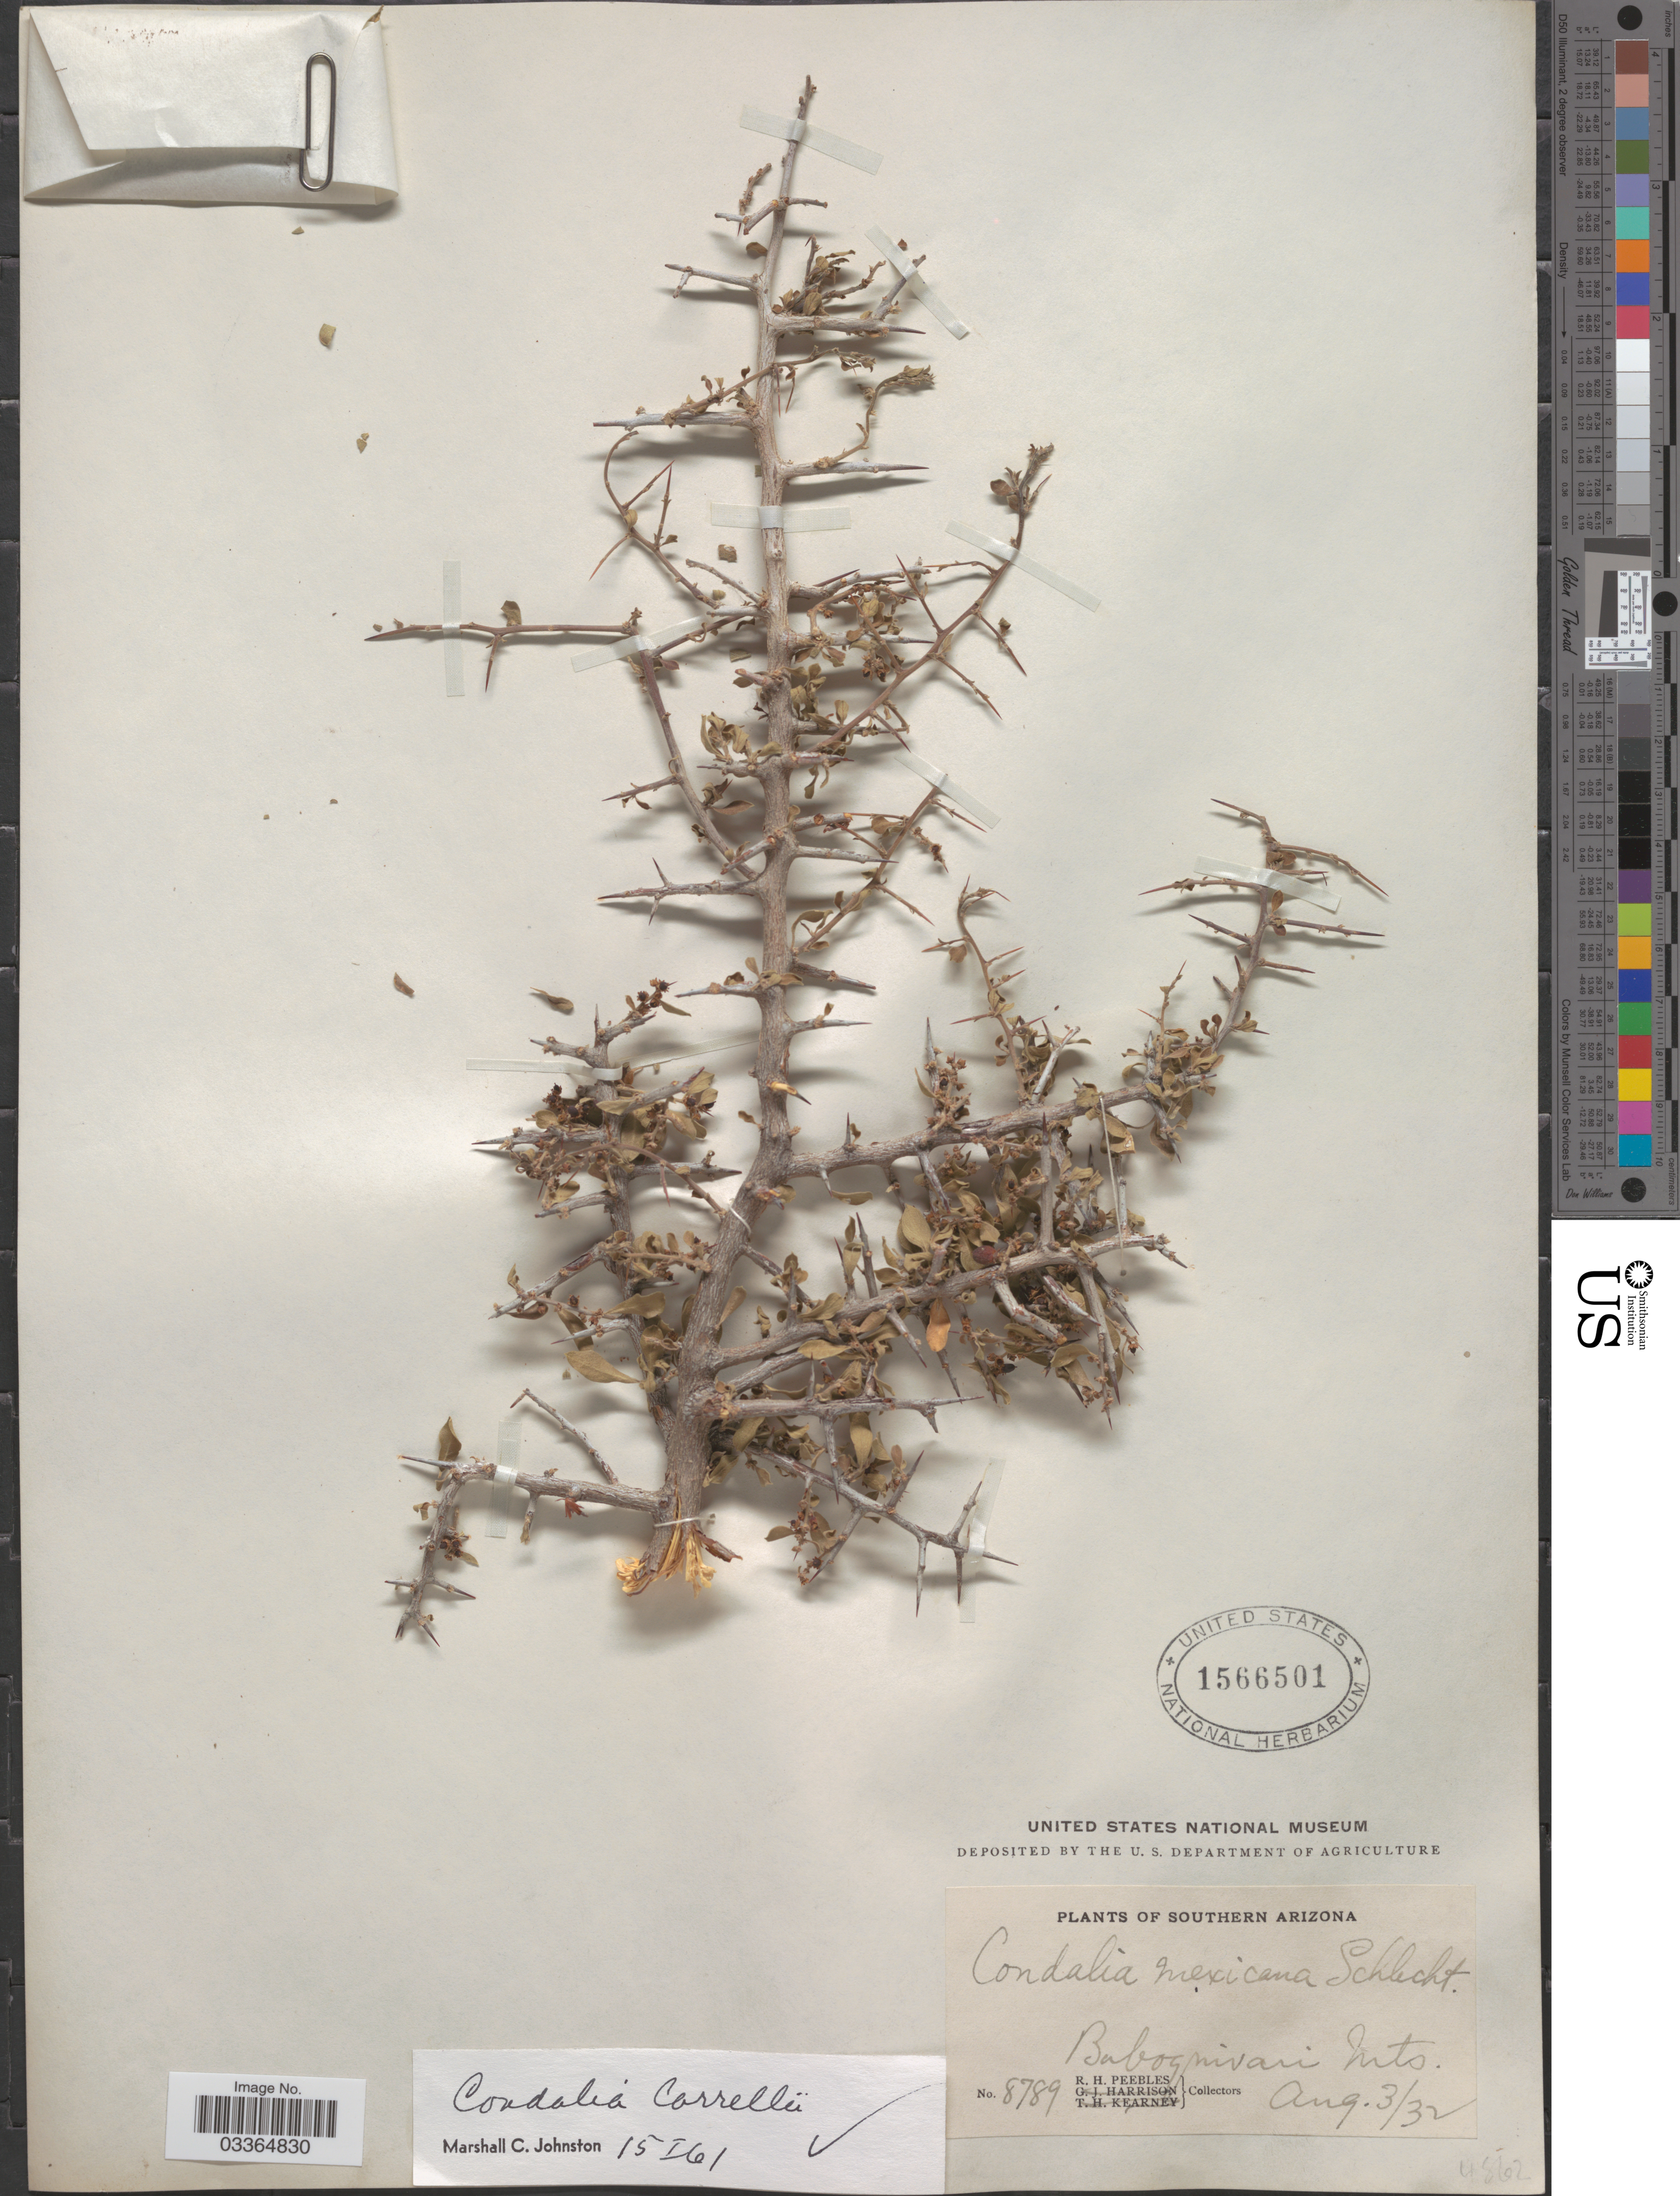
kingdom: Plantae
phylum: Tracheophyta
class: Magnoliopsida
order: Rosales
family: Rhamnaceae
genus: Condalia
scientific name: Condalia correllii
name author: M.C. Johnst.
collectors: R. H. Peebles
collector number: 8789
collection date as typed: Transcribed d/m/y: 3/8/32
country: United States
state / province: Arizona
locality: Southern Arizona. Baboquivari Mts.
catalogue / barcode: US 1566501